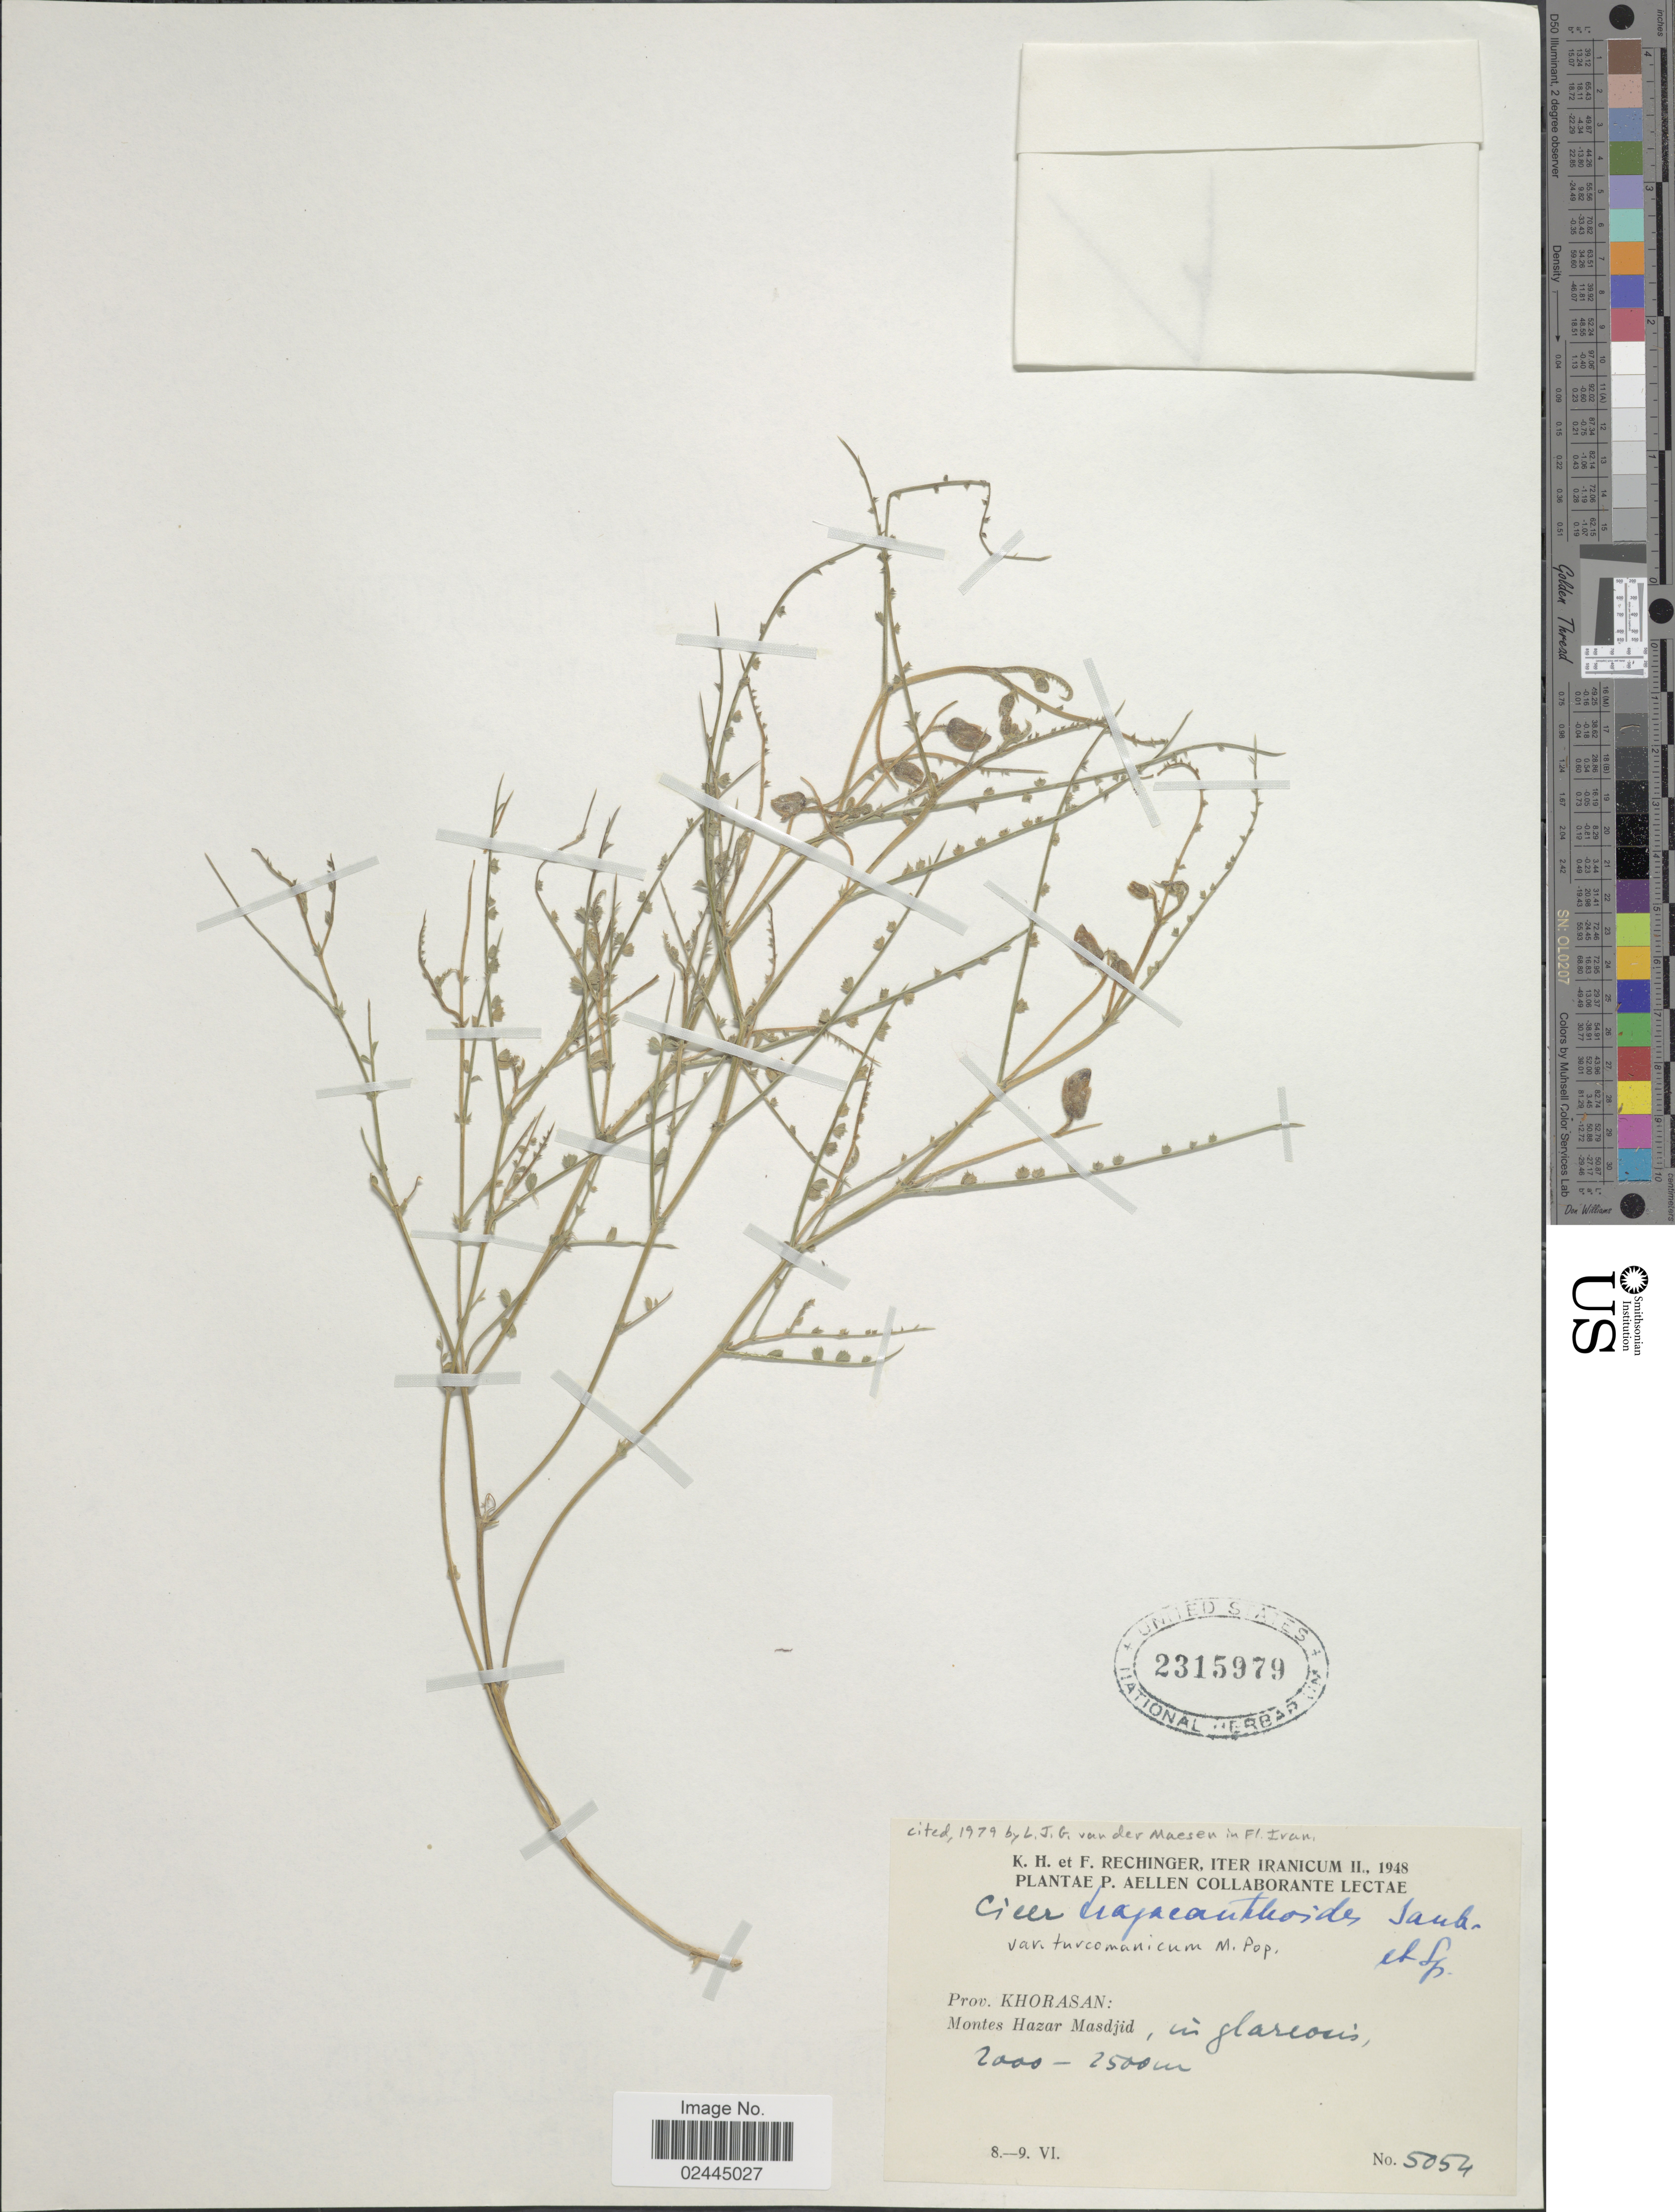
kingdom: Plantae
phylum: Tracheophyta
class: Magnoliopsida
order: Fabales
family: Fabaceae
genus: Cicer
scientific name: Cicer tragacanthoides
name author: Jaub. & Spach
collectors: K. H. Rechinger, F. Rechinger & P. Aellen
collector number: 5054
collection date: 1948-06-08/1948-06-09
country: Iran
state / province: Khorasan [obsolete]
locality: Iranicum, Prov. Khorasan: Montes Hazar Masdjid, in glareous [interpreted].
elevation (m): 2000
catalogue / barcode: US 2315979